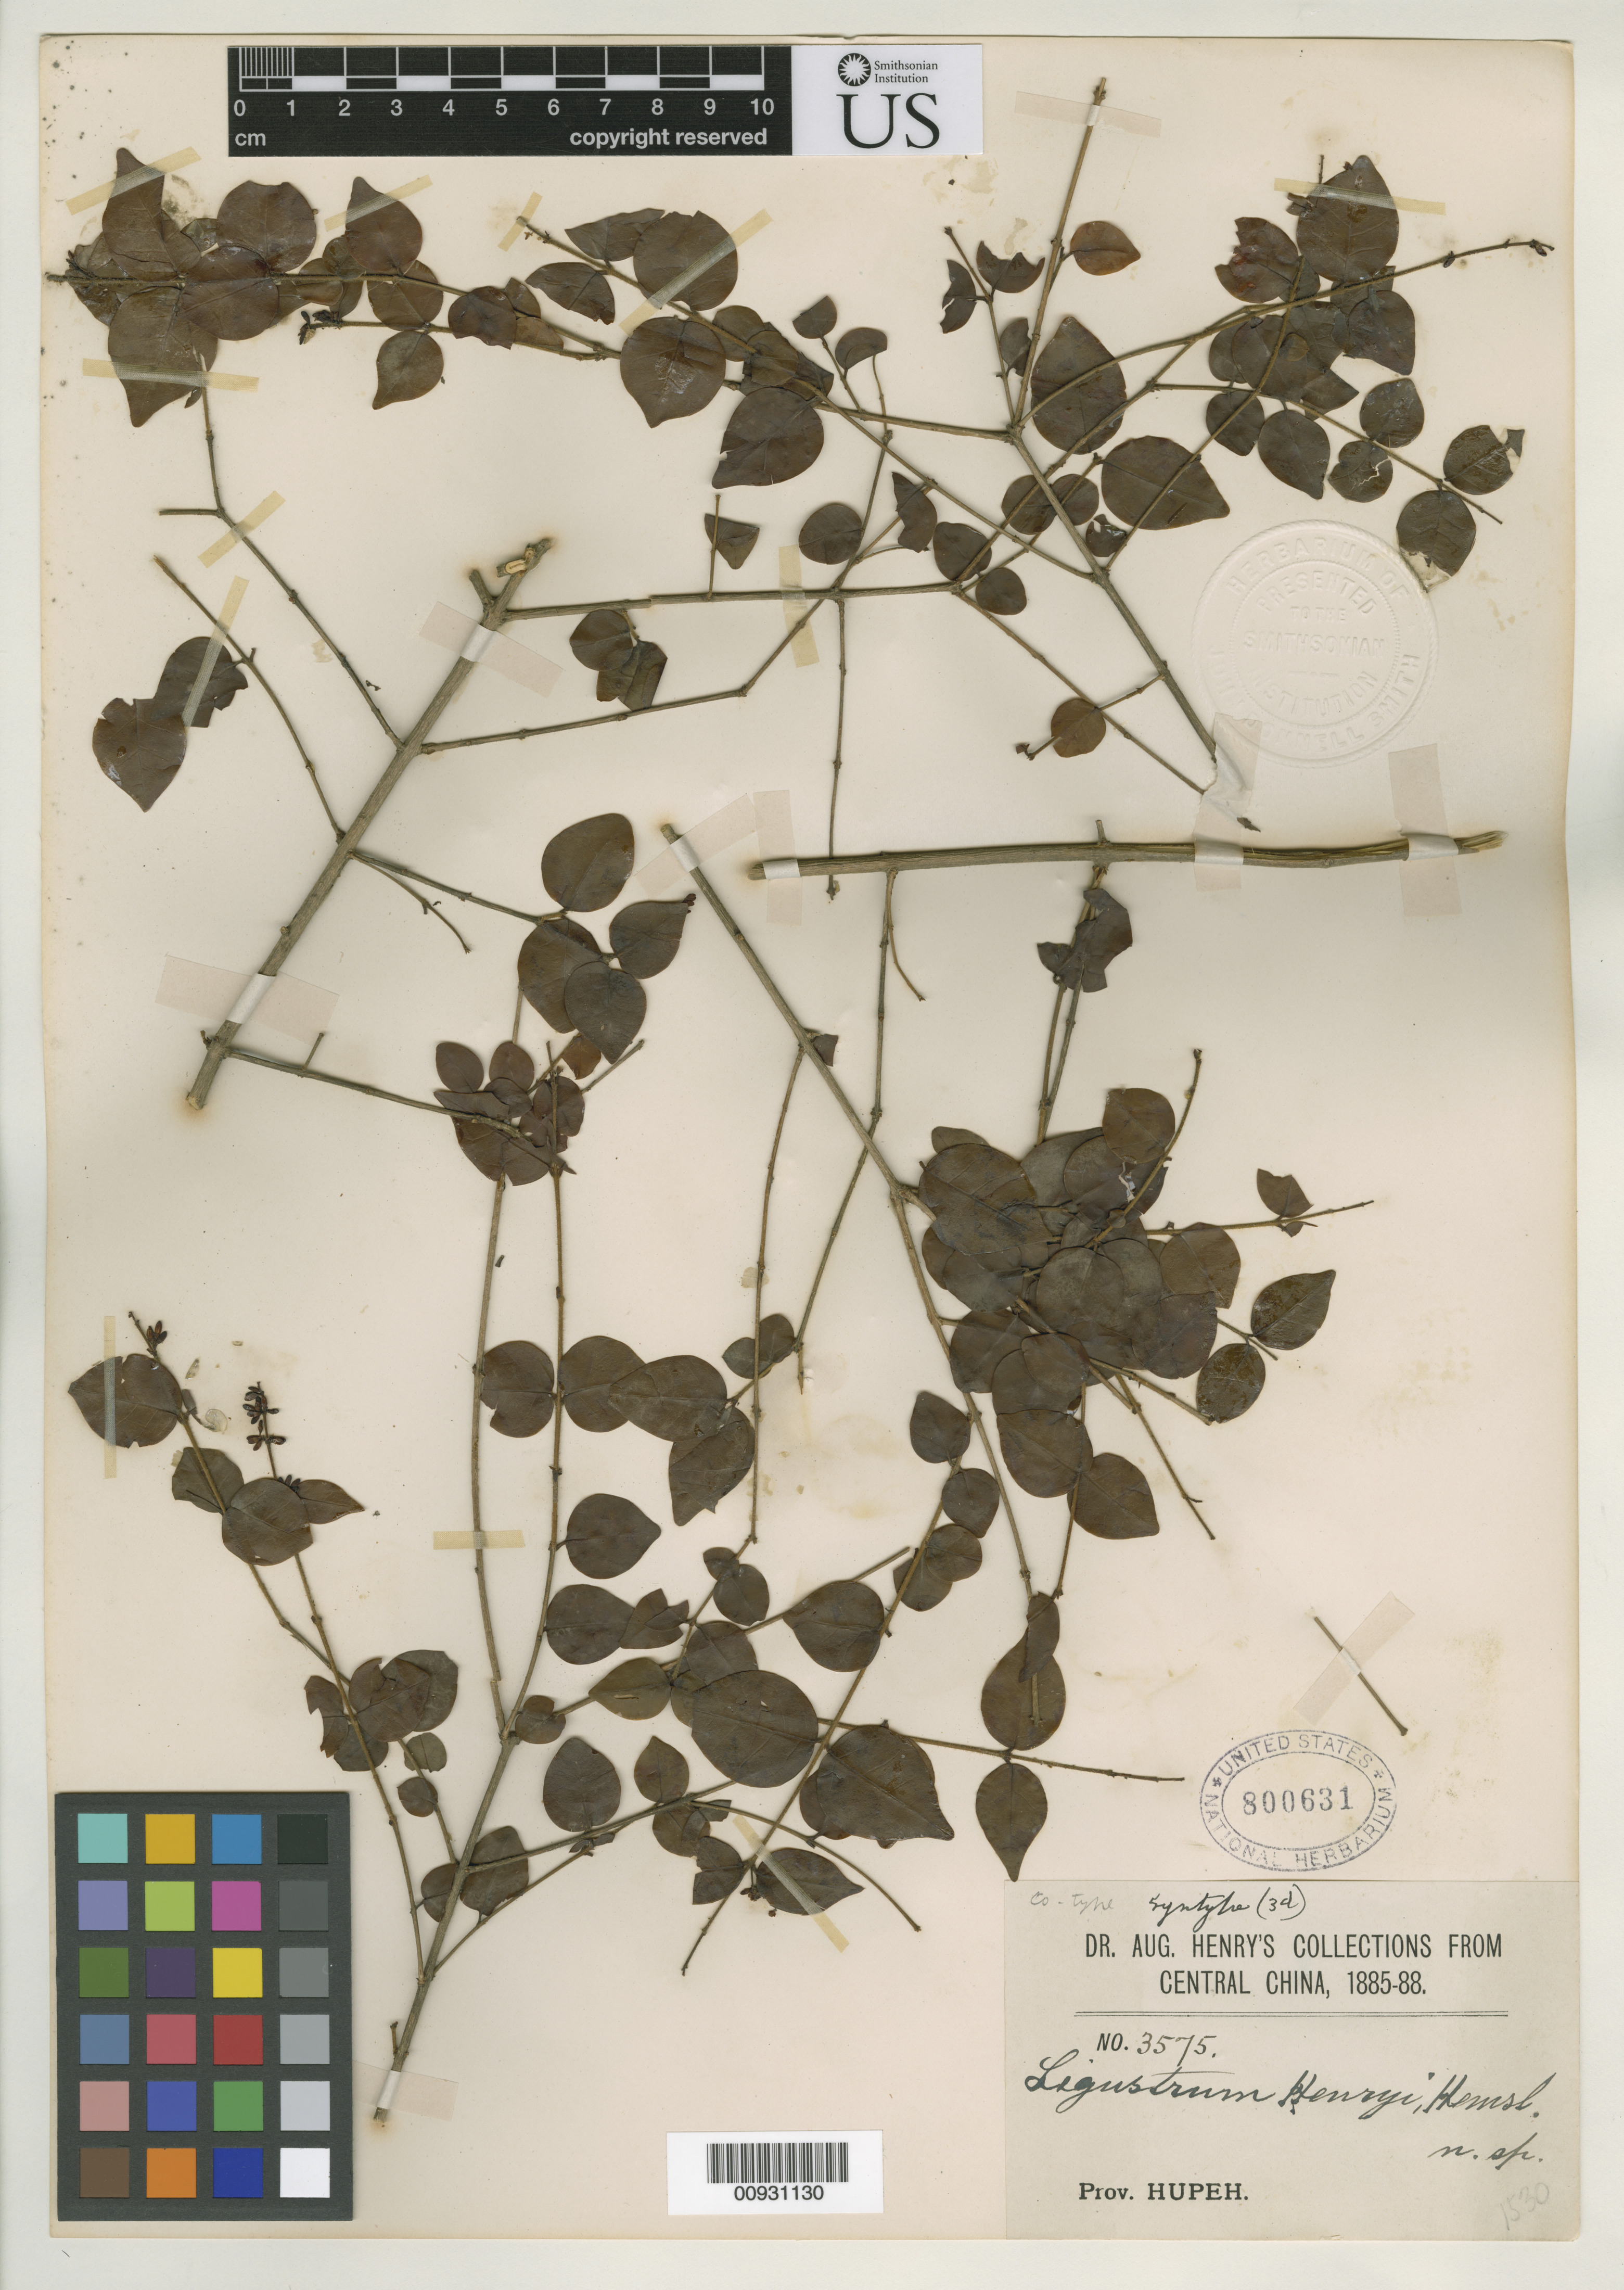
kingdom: Plantae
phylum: Tracheophyta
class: Magnoliopsida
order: Lamiales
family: Oleaceae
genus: Ligustrum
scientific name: Ligustrum henryi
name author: Hemsl.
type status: Syntype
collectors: A. Henry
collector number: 3575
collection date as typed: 1885 to 1888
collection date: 1885/1888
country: China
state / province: Hubei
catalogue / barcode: US 800631